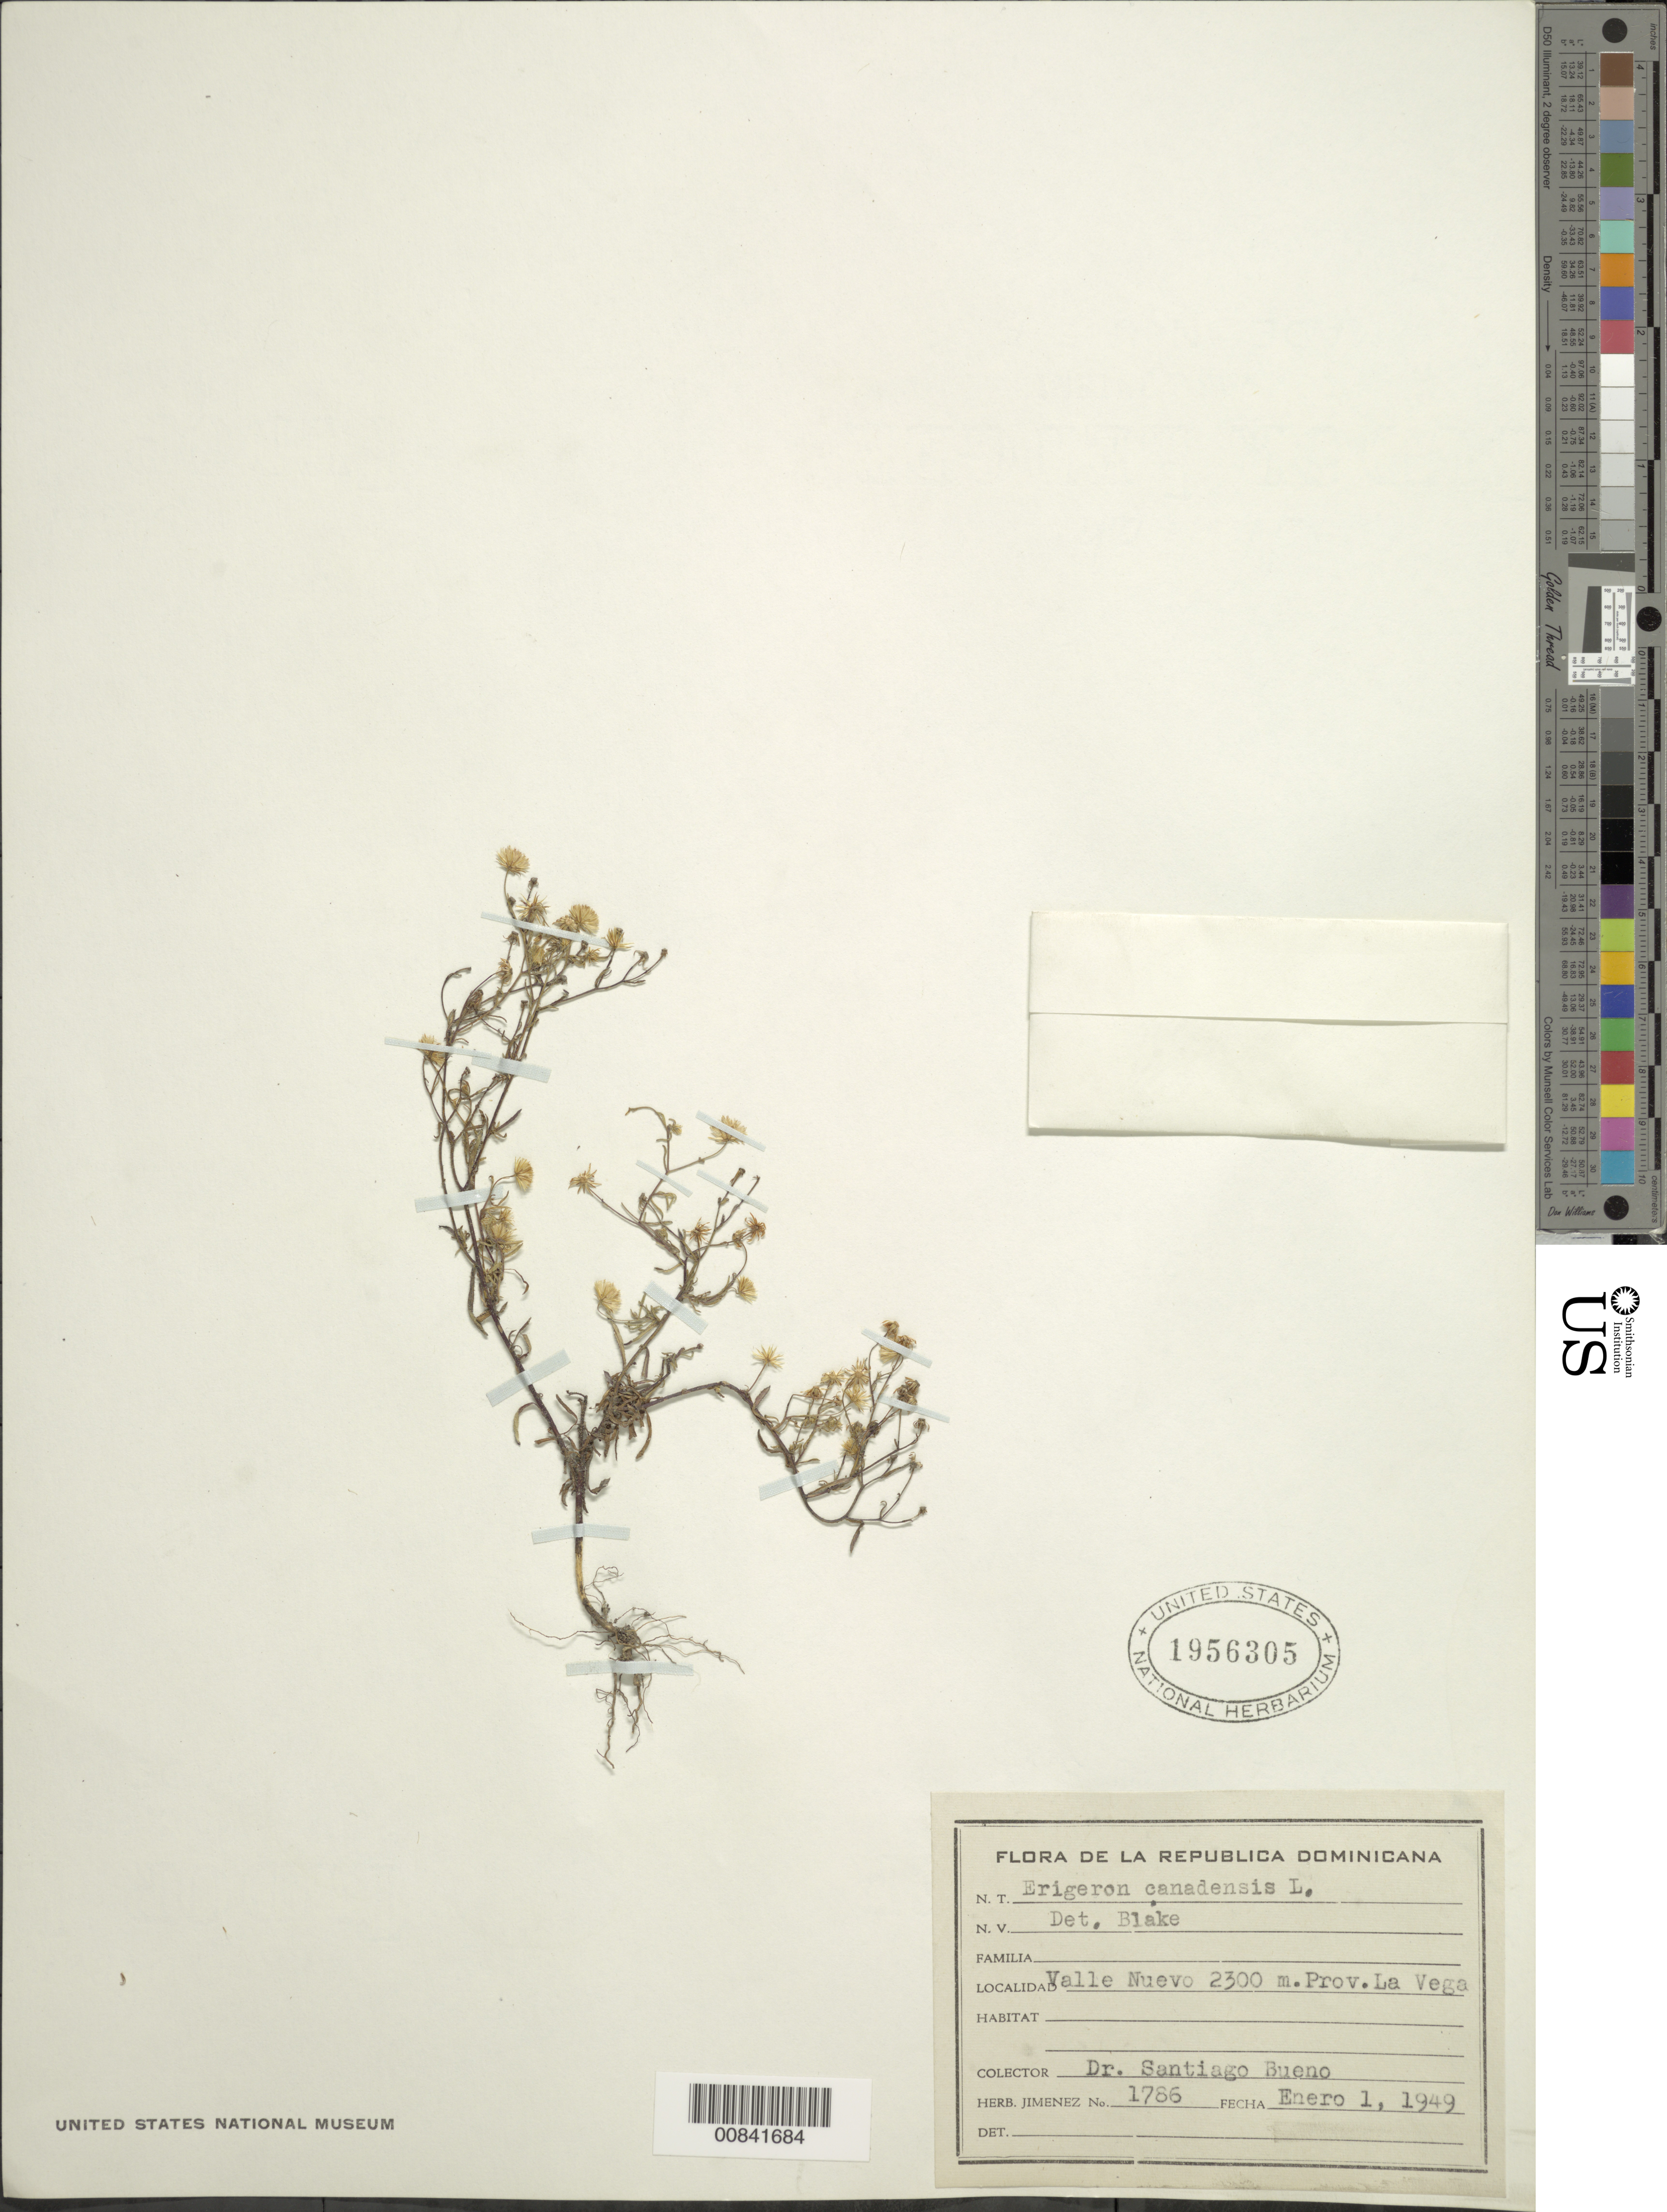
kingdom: Plantae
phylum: Tracheophyta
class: Magnoliopsida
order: Asterales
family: Asteraceae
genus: Conyza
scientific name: Conyza canadensis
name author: (L.) Cronq.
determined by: Blake, --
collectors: S. Bueno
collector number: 1786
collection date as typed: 01 Jan 1949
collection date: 1949-01-01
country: Dominican Republic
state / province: La Vega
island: Hispaniola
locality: Valle Nuevo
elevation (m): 2300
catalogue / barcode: US 1956305